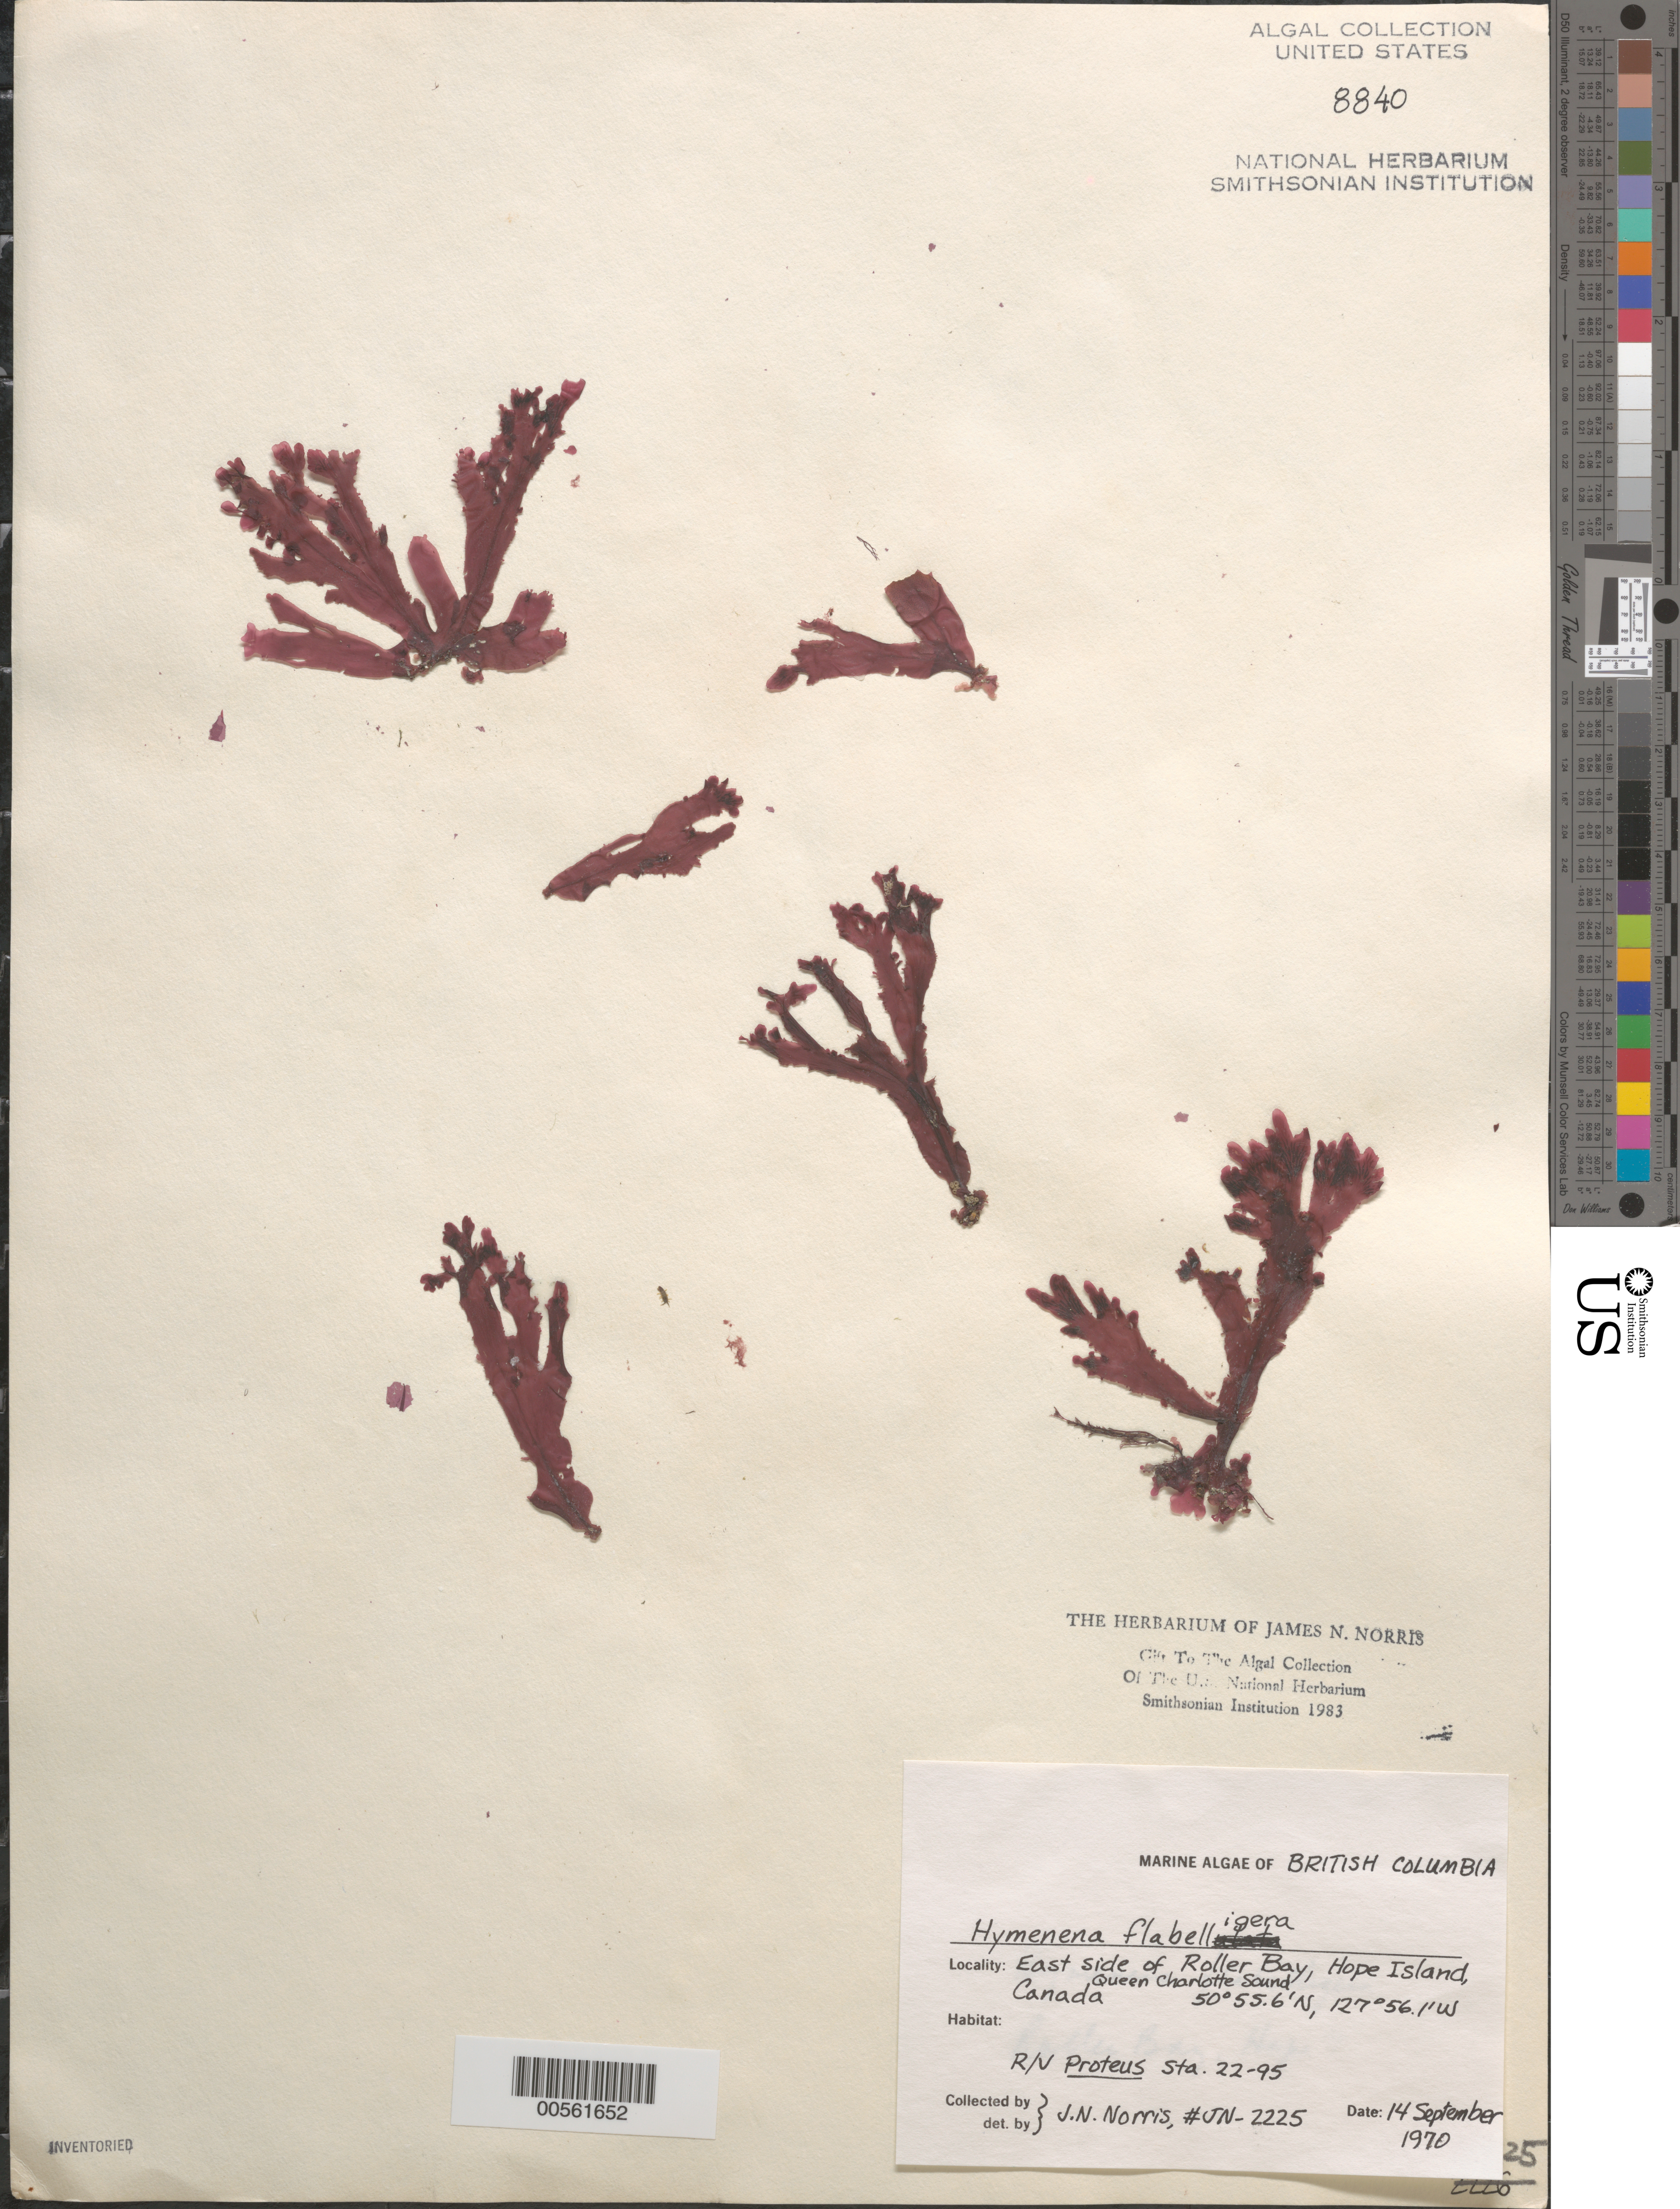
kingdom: Plantae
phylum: Rhodophyta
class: Florideophyceae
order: Ceramiales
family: Delesseriaceae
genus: Hymenena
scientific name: Hymenena flabelligera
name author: (J. Agardh) Kylin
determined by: Norris, James N.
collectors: J. N. Norris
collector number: JN-2225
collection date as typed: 14 Sep 1970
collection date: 1970-09-14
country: Canada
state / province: British Columbia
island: Hope Island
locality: Roller Bay, Queen Charlotte Sound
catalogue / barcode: US 8840